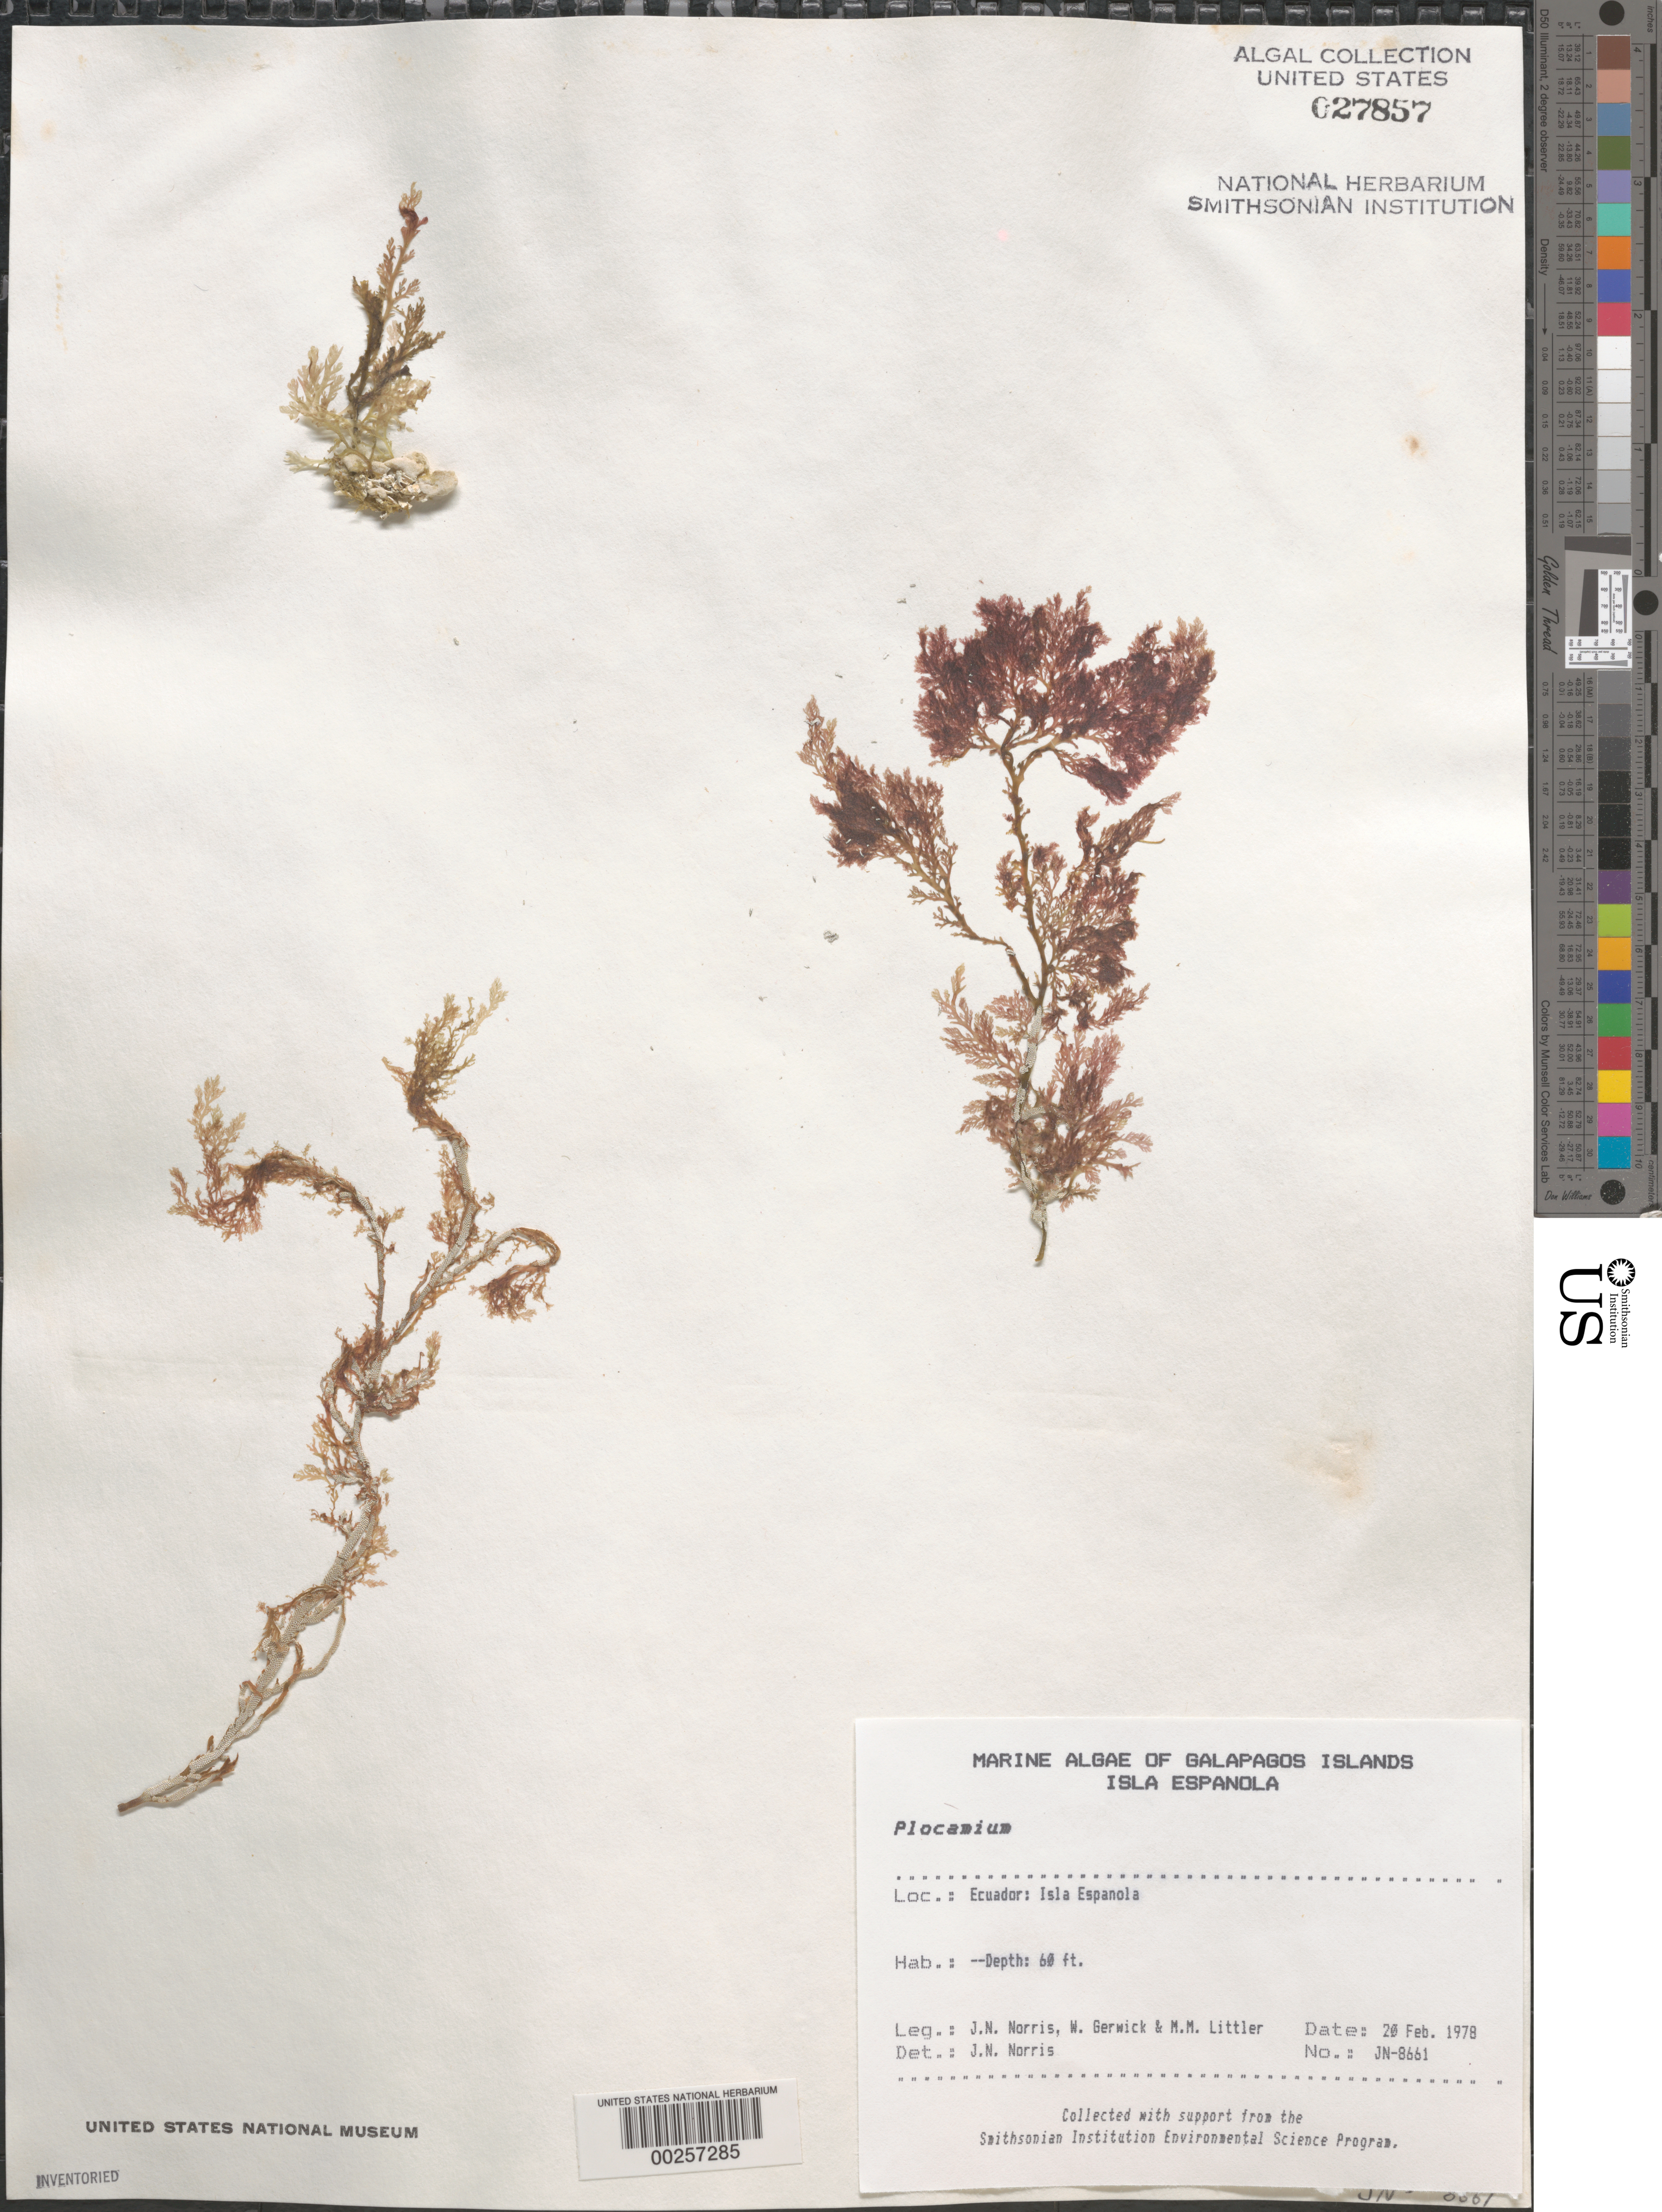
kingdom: Plantae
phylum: Rhodophyta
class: Florideophyceae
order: Plocamiales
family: Plocamiaceae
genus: Plocamium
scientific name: Plocamium sp.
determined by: Norris, James N.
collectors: J. N. Norris, W. Gerwick & M. M. Littler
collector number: JN-8661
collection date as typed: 20 Feb 1978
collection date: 1978-02-20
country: Ecuador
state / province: Colón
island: Española [Hood]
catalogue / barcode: US 27857